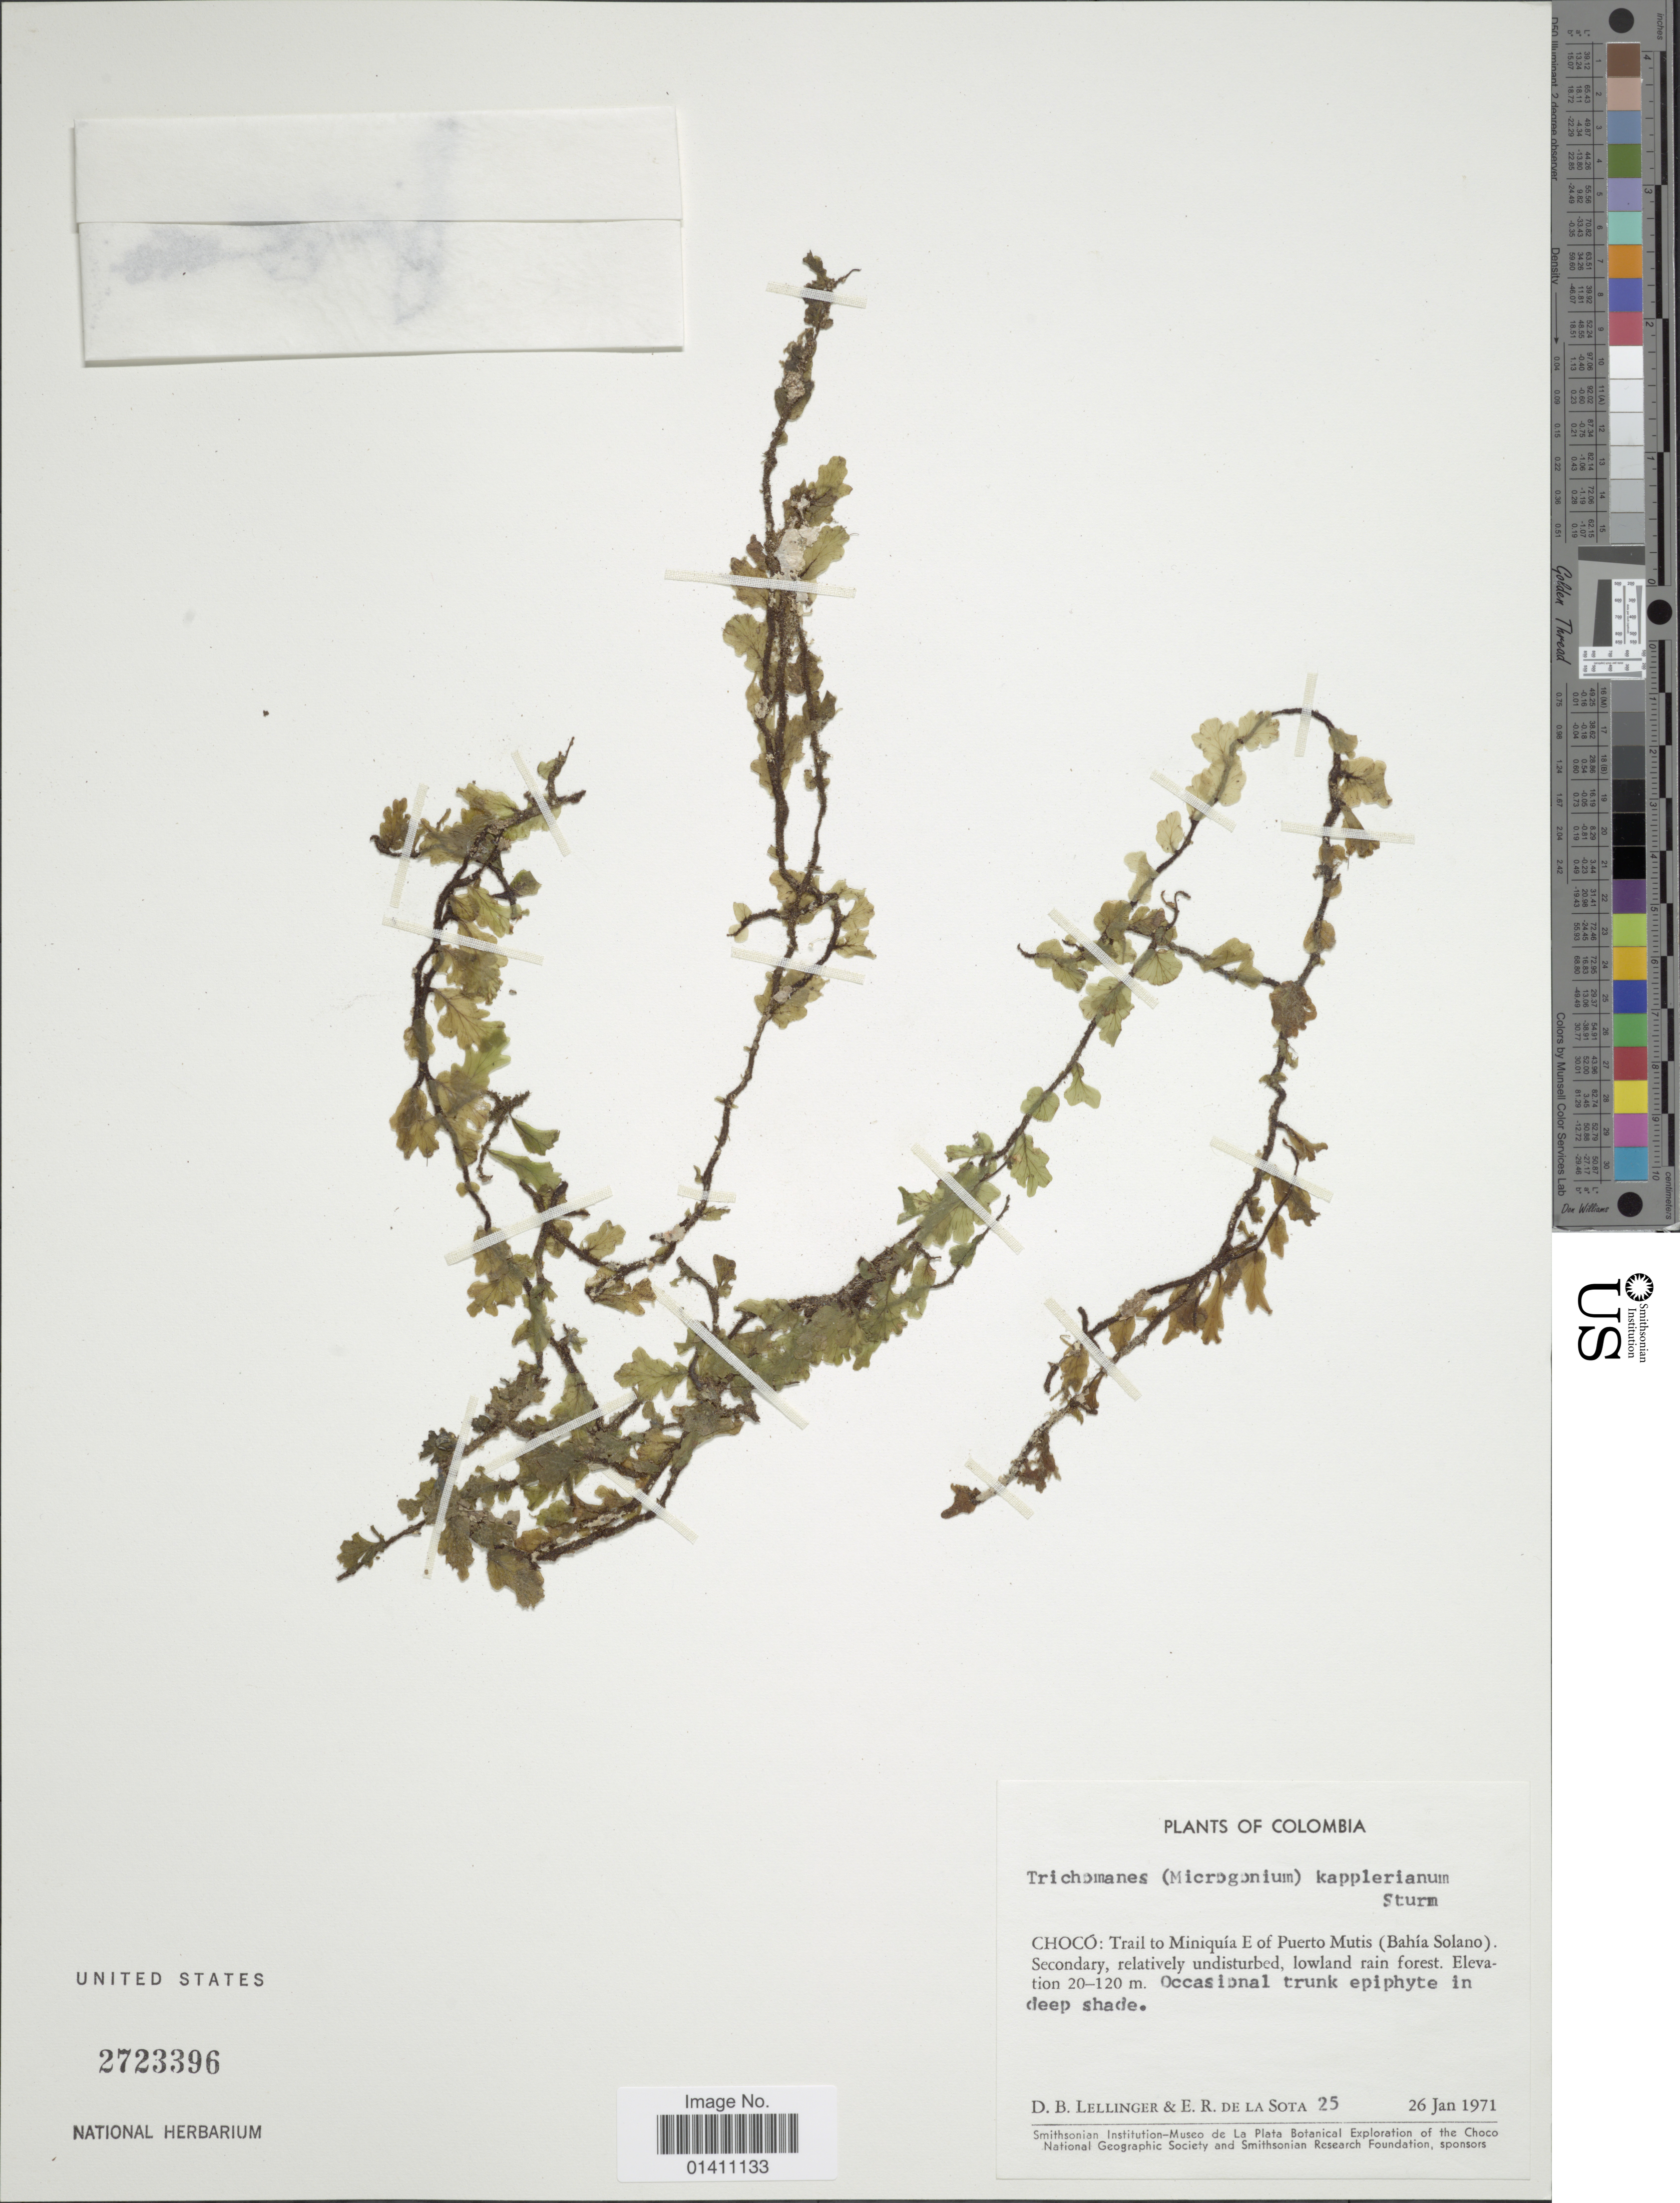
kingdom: Plantae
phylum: Tracheophyta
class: Polypodiopsida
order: Hymenophyllales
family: Hymenophyllaceae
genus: Didymoglossum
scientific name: Didymoglossum kapplerianum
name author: (Sturm) Ebihara & Dubuisson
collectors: D. B. Lellinger & E. R. de la Sota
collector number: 25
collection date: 1971-01-26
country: Colombia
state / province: Chocó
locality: Trail to Miniquia E of Puerto Mutis (Bahia Solano).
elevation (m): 20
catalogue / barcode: US 2723396